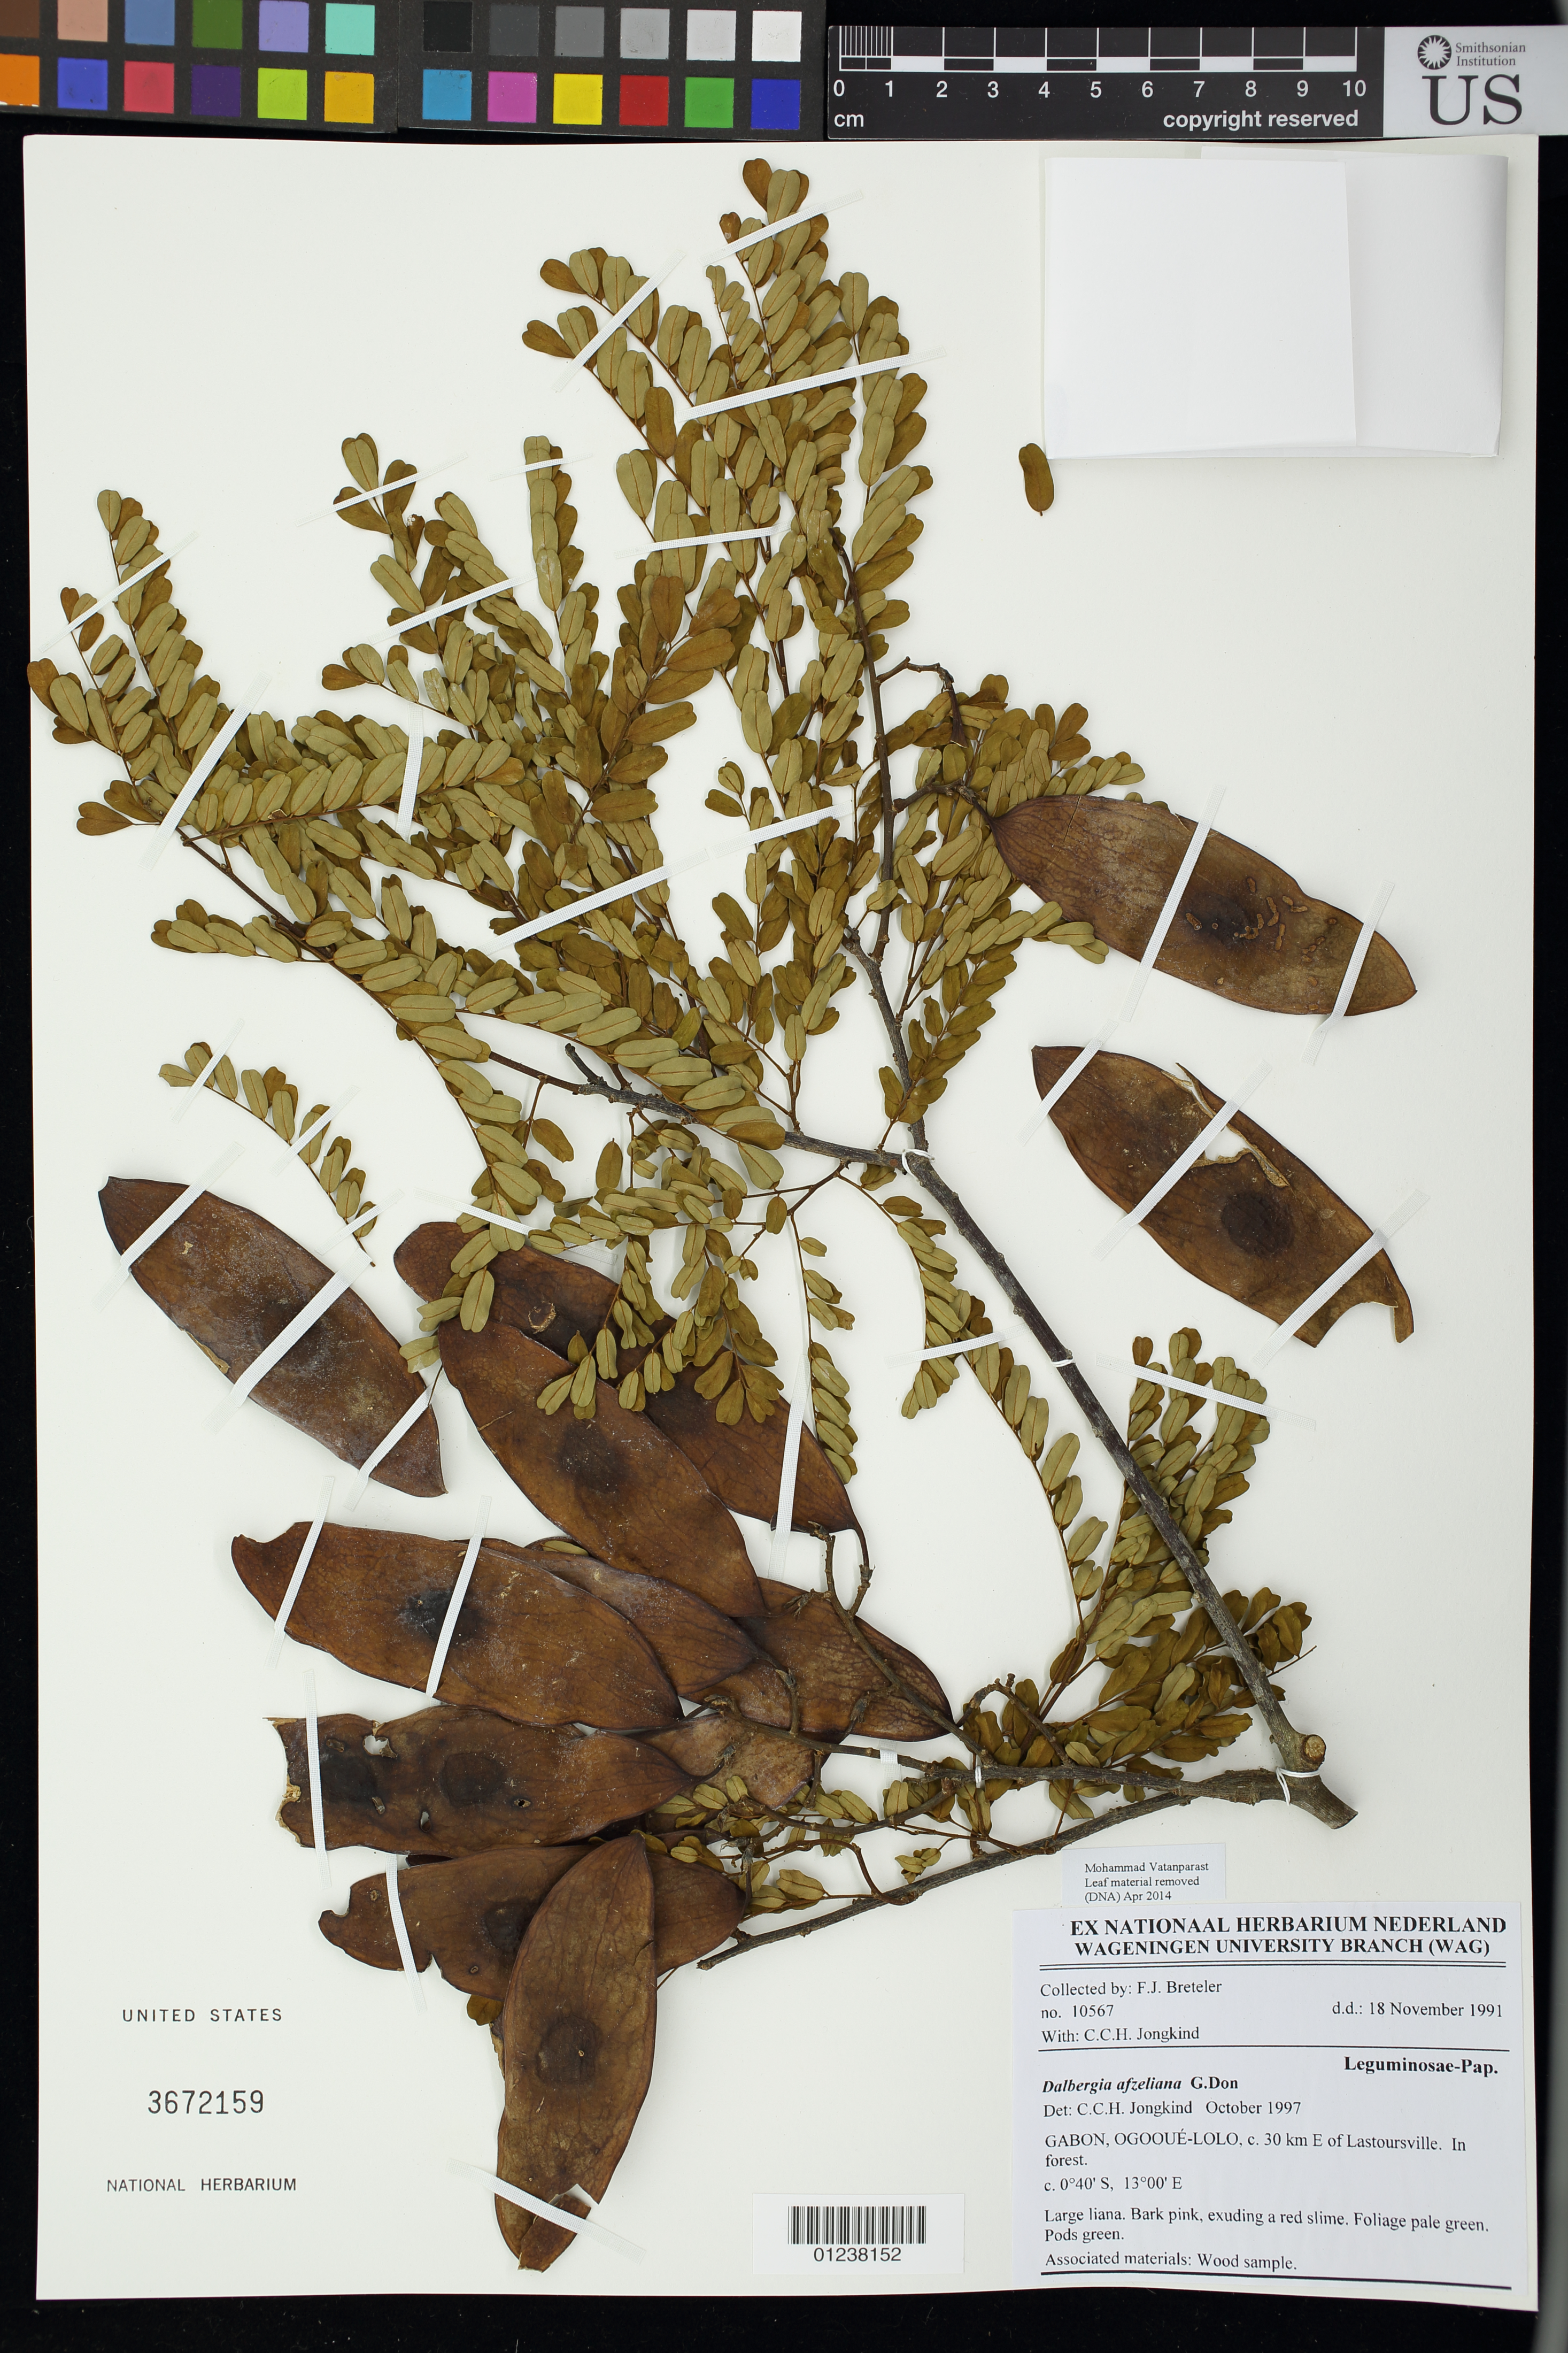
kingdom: Plantae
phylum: Tracheophyta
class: Magnoliopsida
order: Fabales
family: Fabaceae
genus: Dalbergia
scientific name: Dalbergia afzeliana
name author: G. Don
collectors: F. J. Breteler & C. C. Jongkind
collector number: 10567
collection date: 1991-11-18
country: Gabon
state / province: Ogooue-Lolo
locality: c. 30 km E. of Lastoursville. In forest.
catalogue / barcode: US 3672159